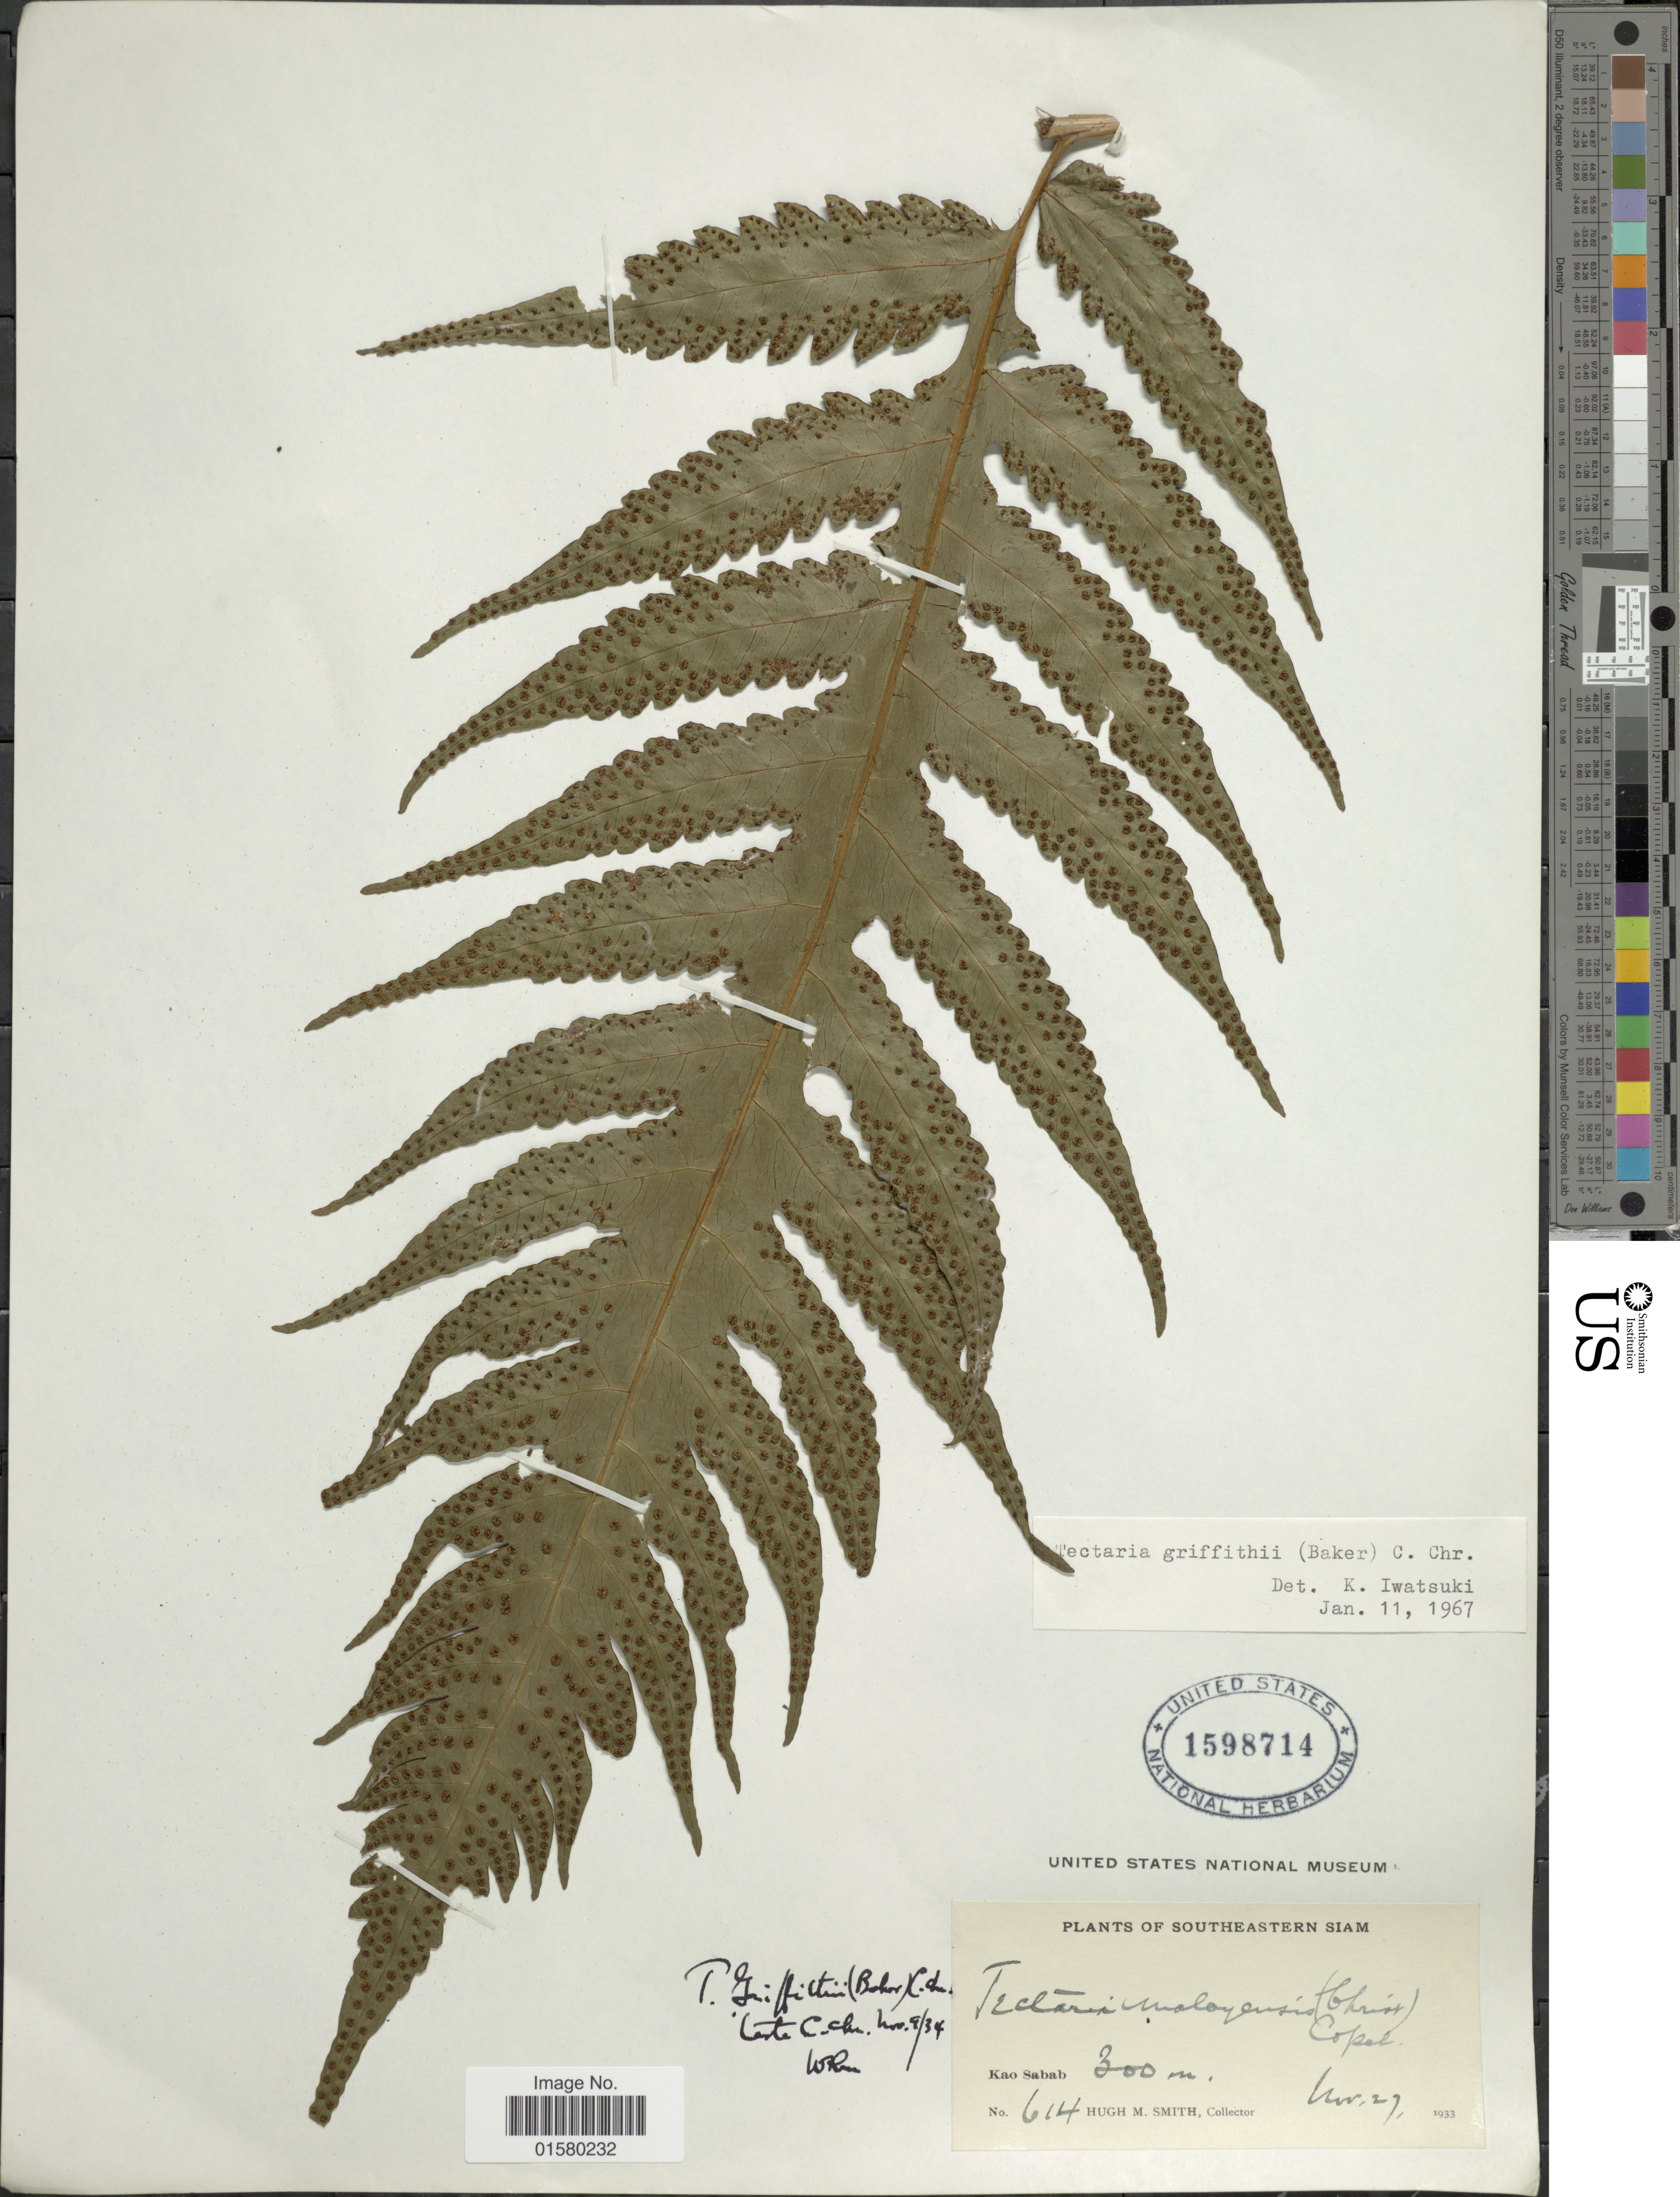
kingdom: Plantae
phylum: Tracheophyta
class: Polypodiopsida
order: Polypodiales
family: Tectariaceae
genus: Tectaria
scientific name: Tectaria griffithii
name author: (Baker) C. Chr.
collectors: H. M. Smith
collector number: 614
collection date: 1933-11-27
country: Thailand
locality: Southeastern Siam, Kao Sabab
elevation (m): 300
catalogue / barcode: US 1598714